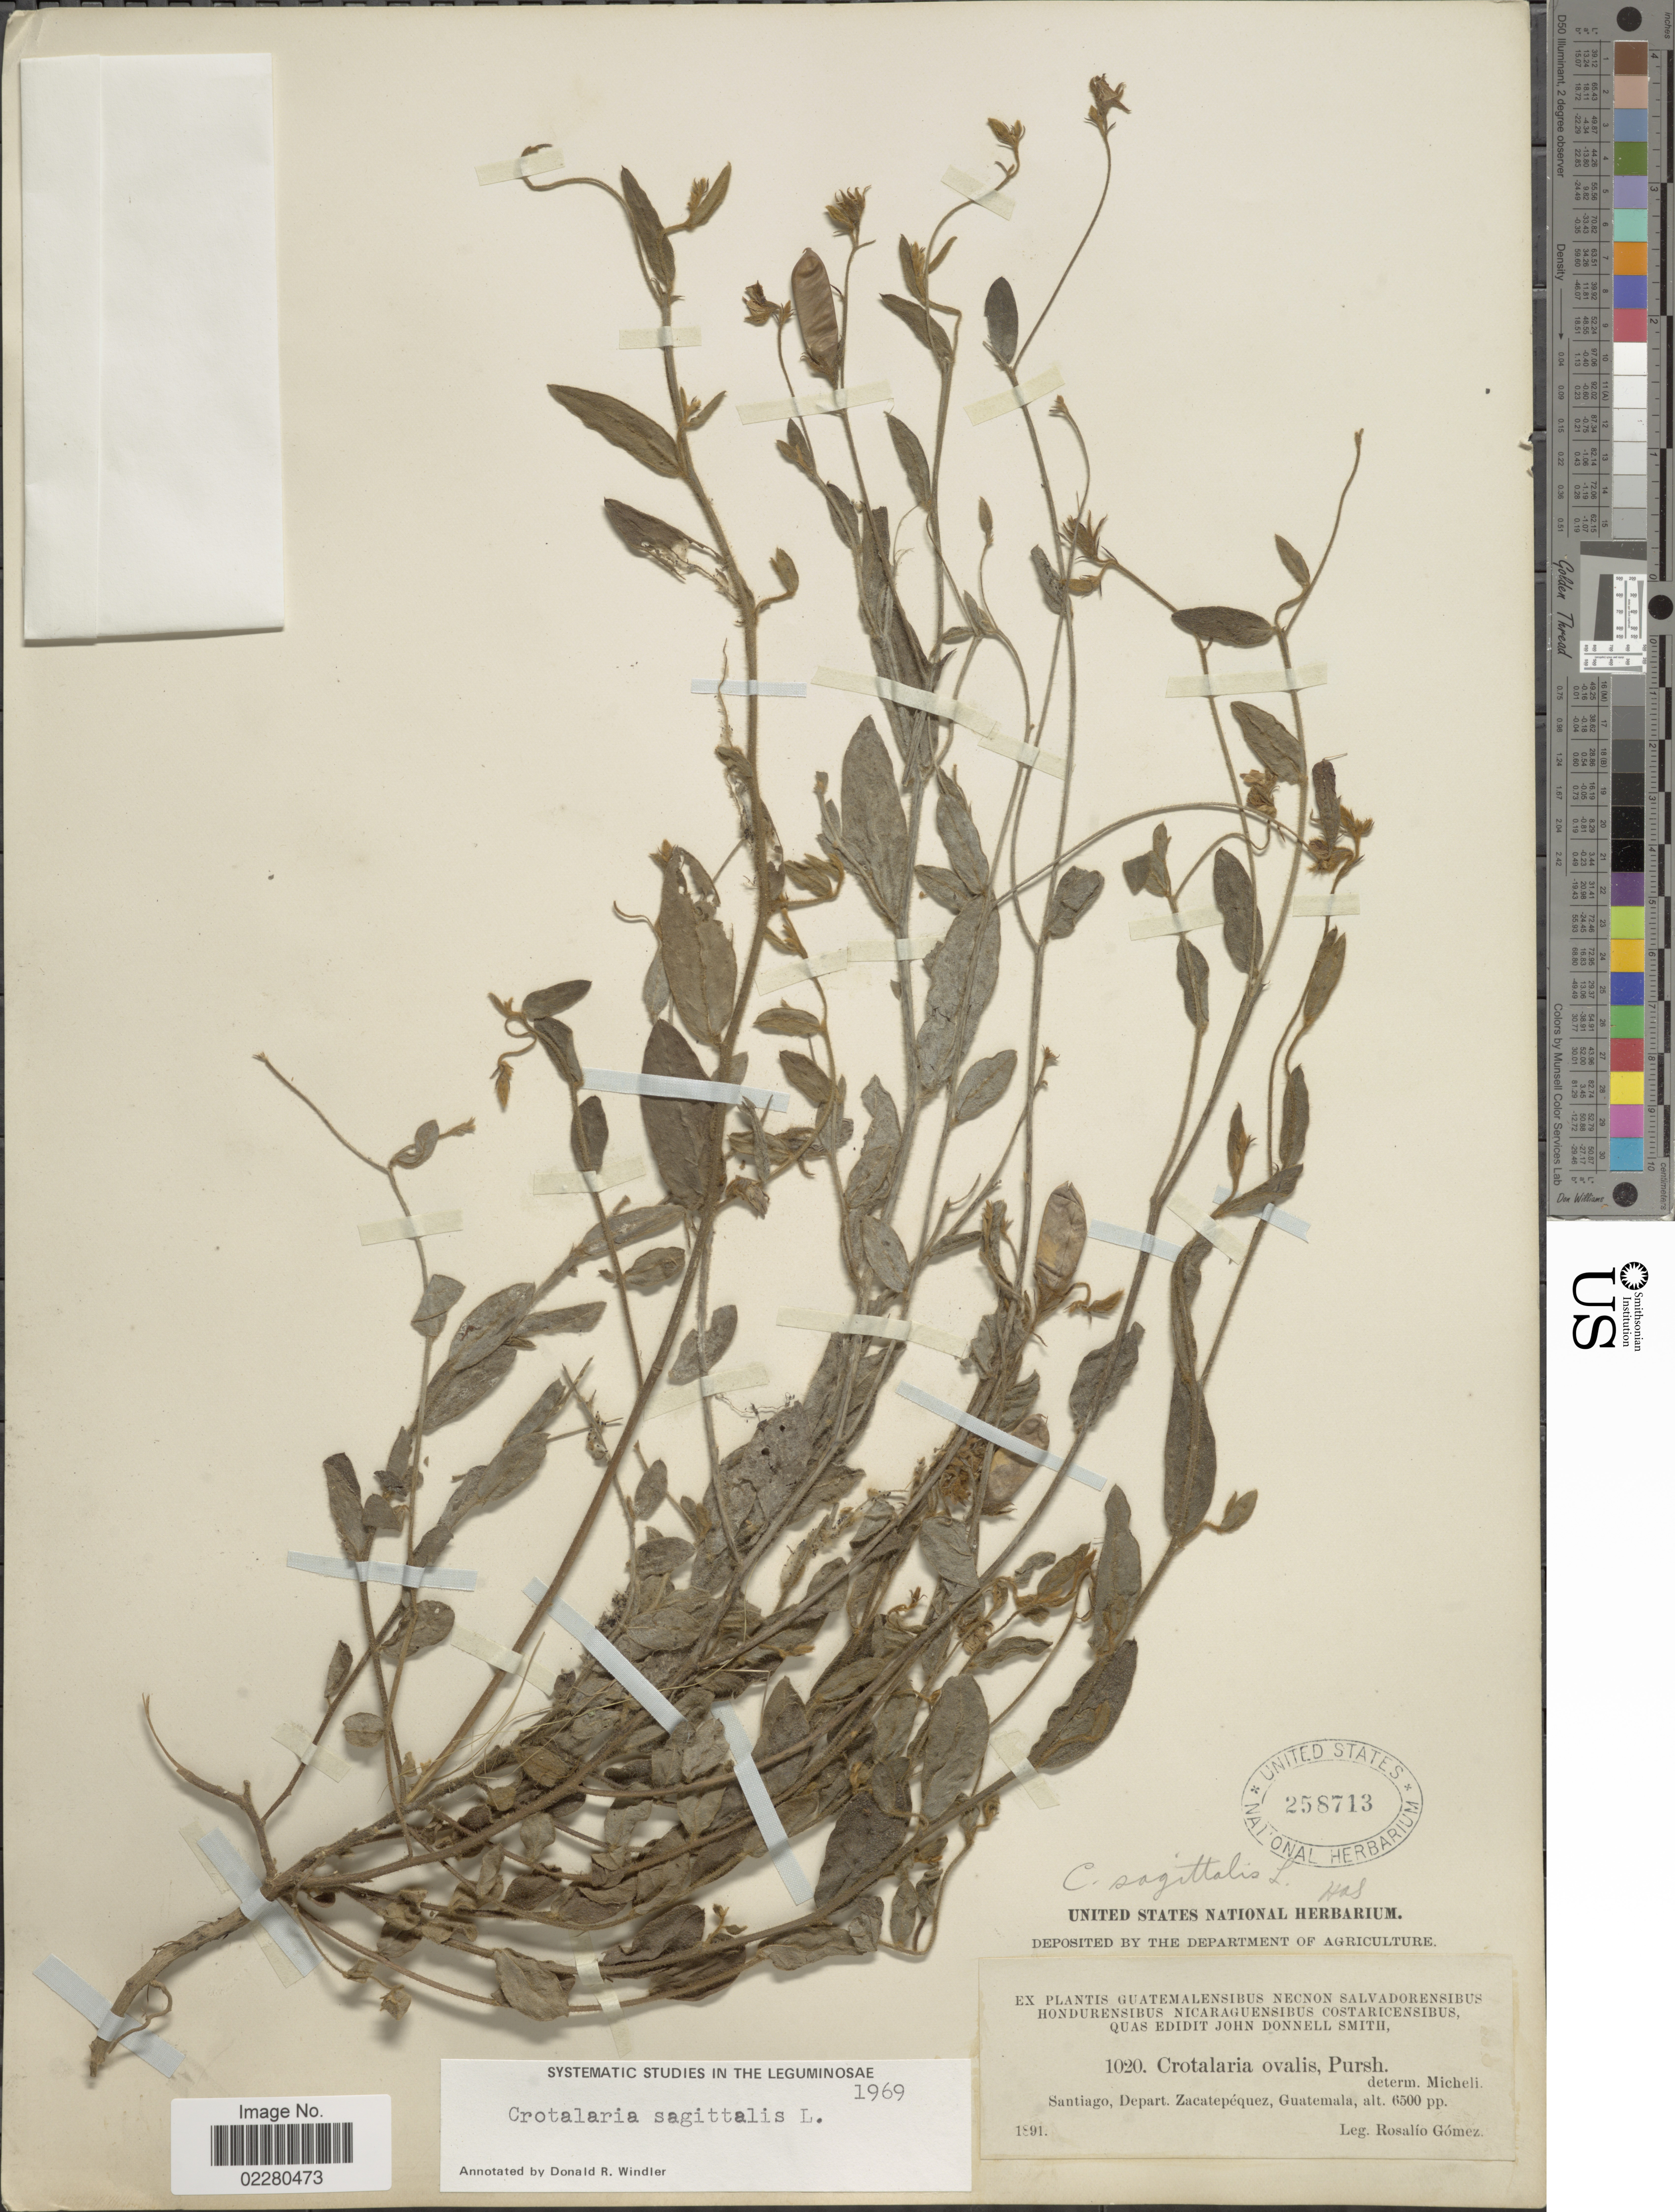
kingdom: Plantae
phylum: Tracheophyta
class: Magnoliopsida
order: Fabales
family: Fabaceae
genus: Crotalaria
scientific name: Crotalaria sagittalis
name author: L.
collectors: R. Gómez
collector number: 1020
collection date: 1891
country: Guatemala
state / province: Sacatepéquez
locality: Santiago, Depart. Zacatepéquez, Guatemala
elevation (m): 1981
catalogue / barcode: US 258713